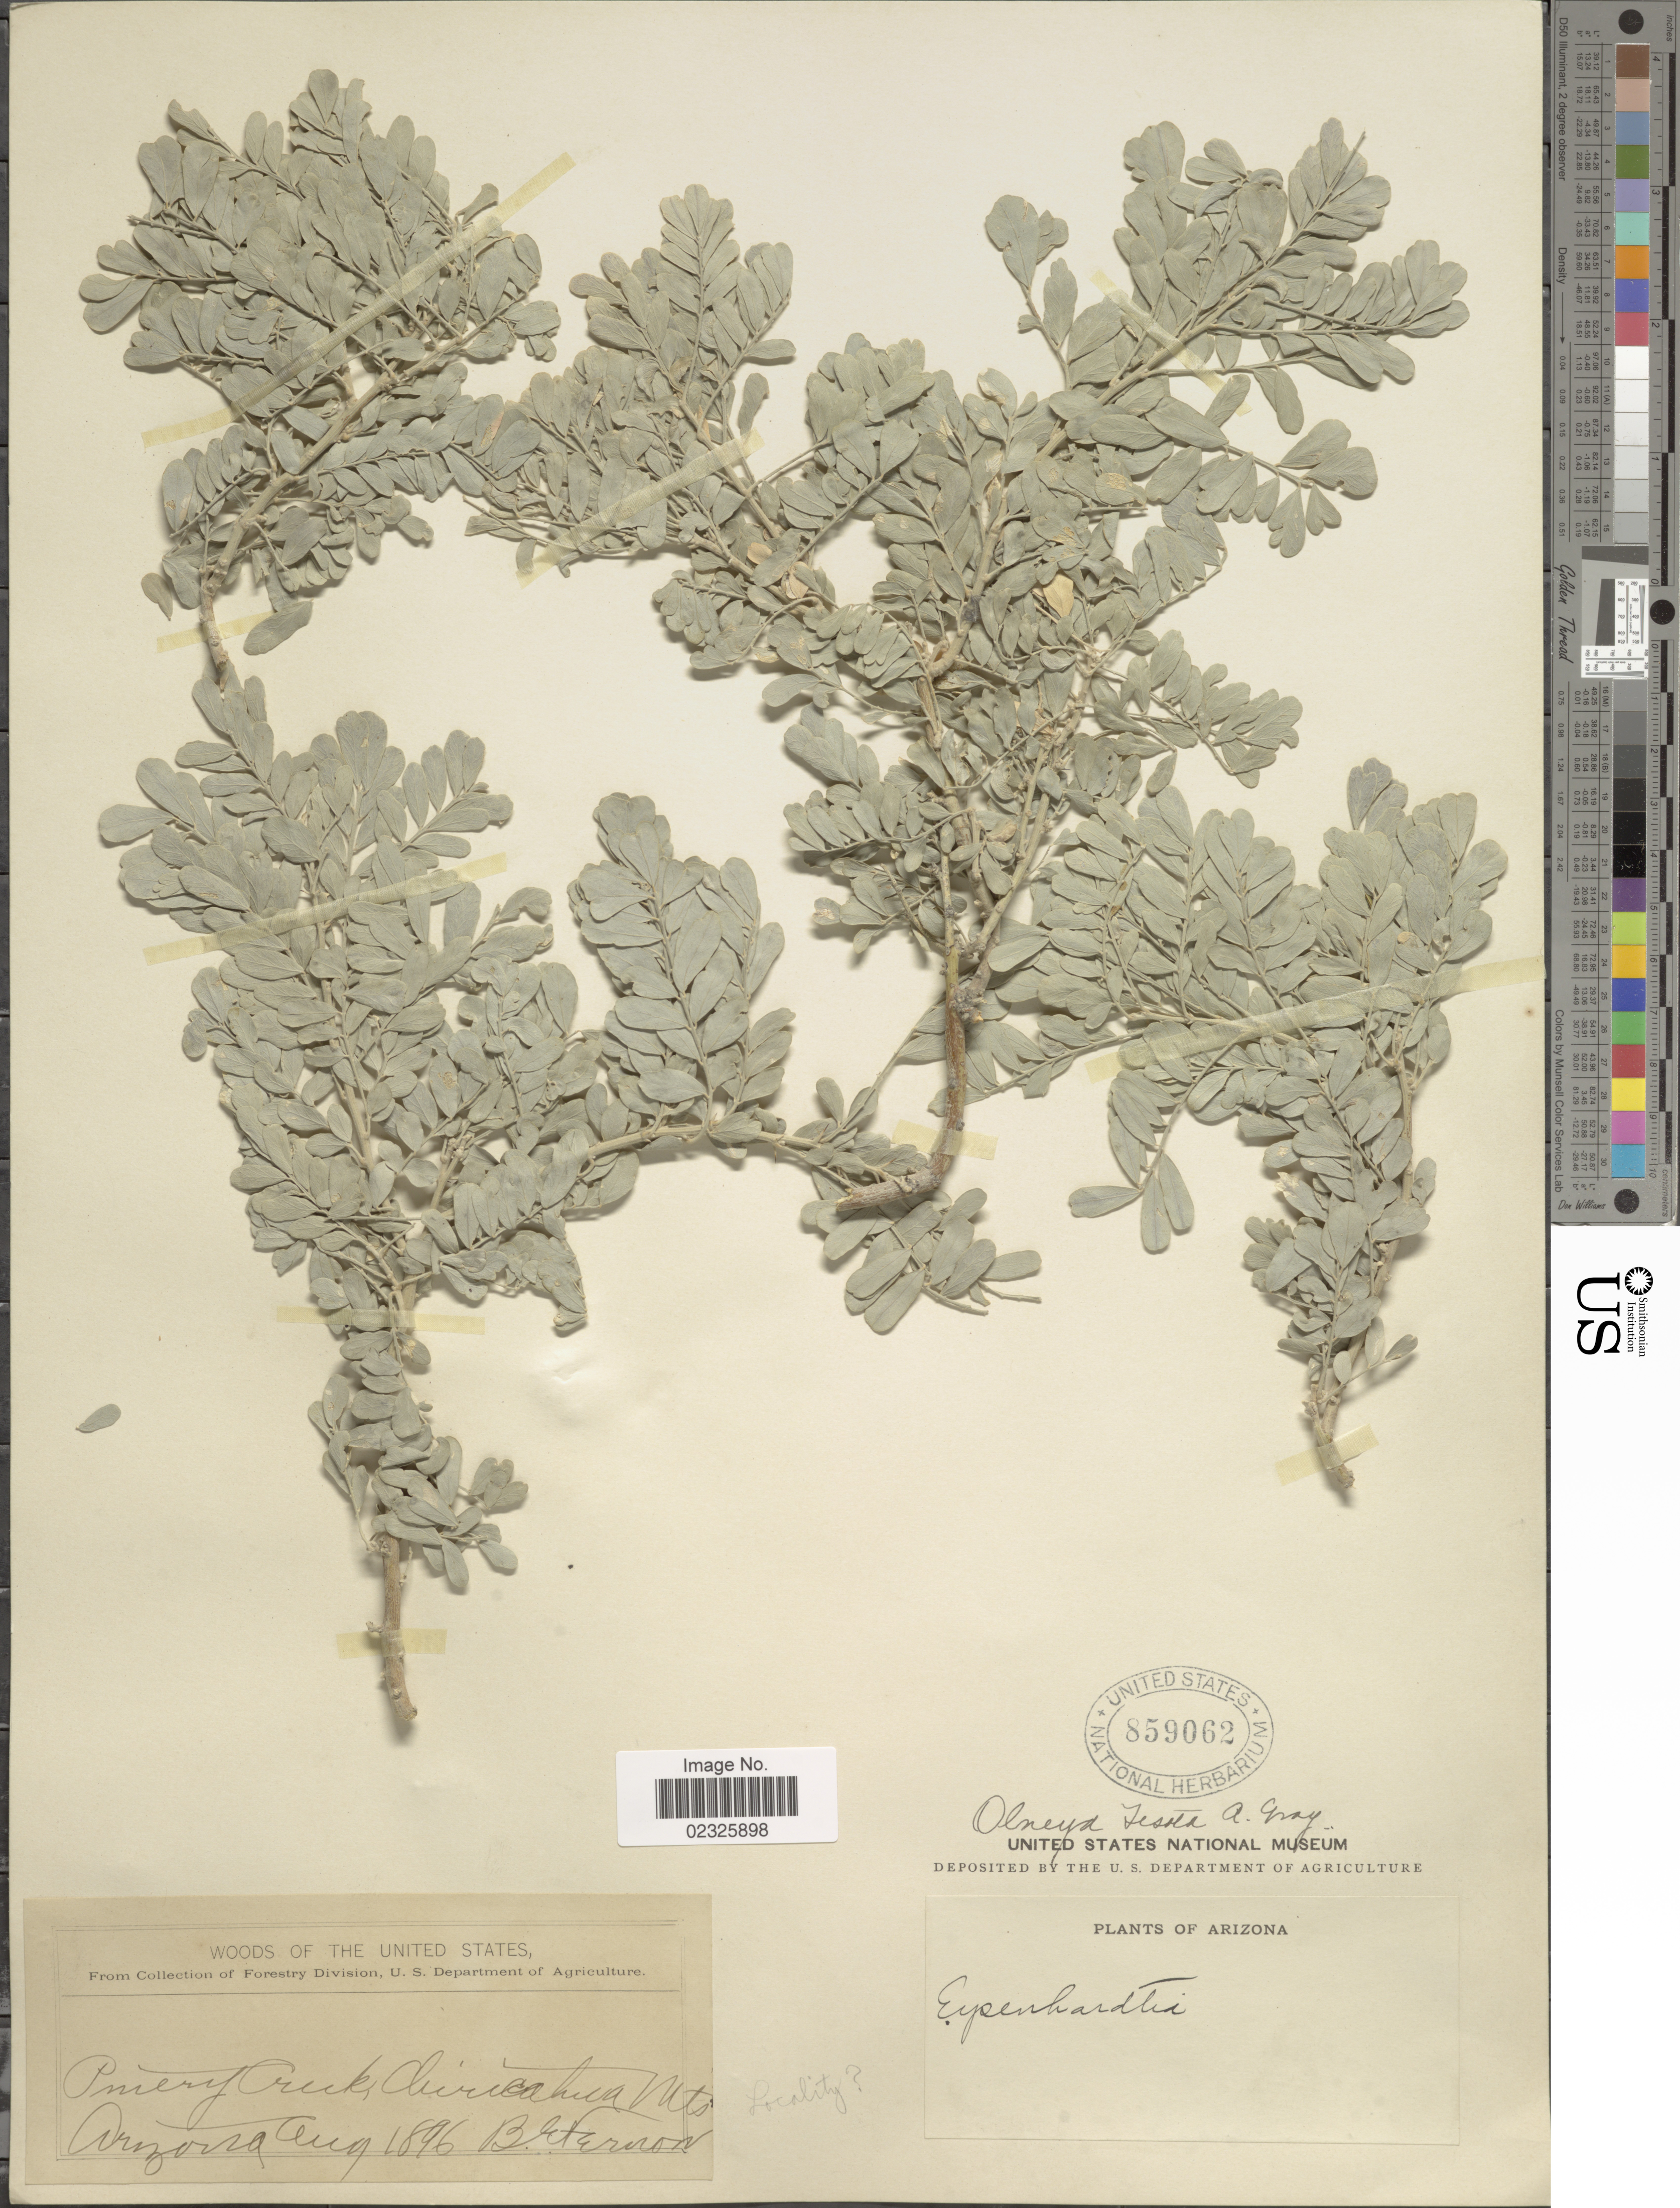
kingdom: Plantae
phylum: Tracheophyta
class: Magnoliopsida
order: Fabales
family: Fabaceae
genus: Olneya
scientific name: Olneya tesota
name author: A. Gray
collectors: B. Fernow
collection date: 1896-08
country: United States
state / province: Arizona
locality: Pinery Creek, Chiricahua Mts.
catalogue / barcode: US 859062